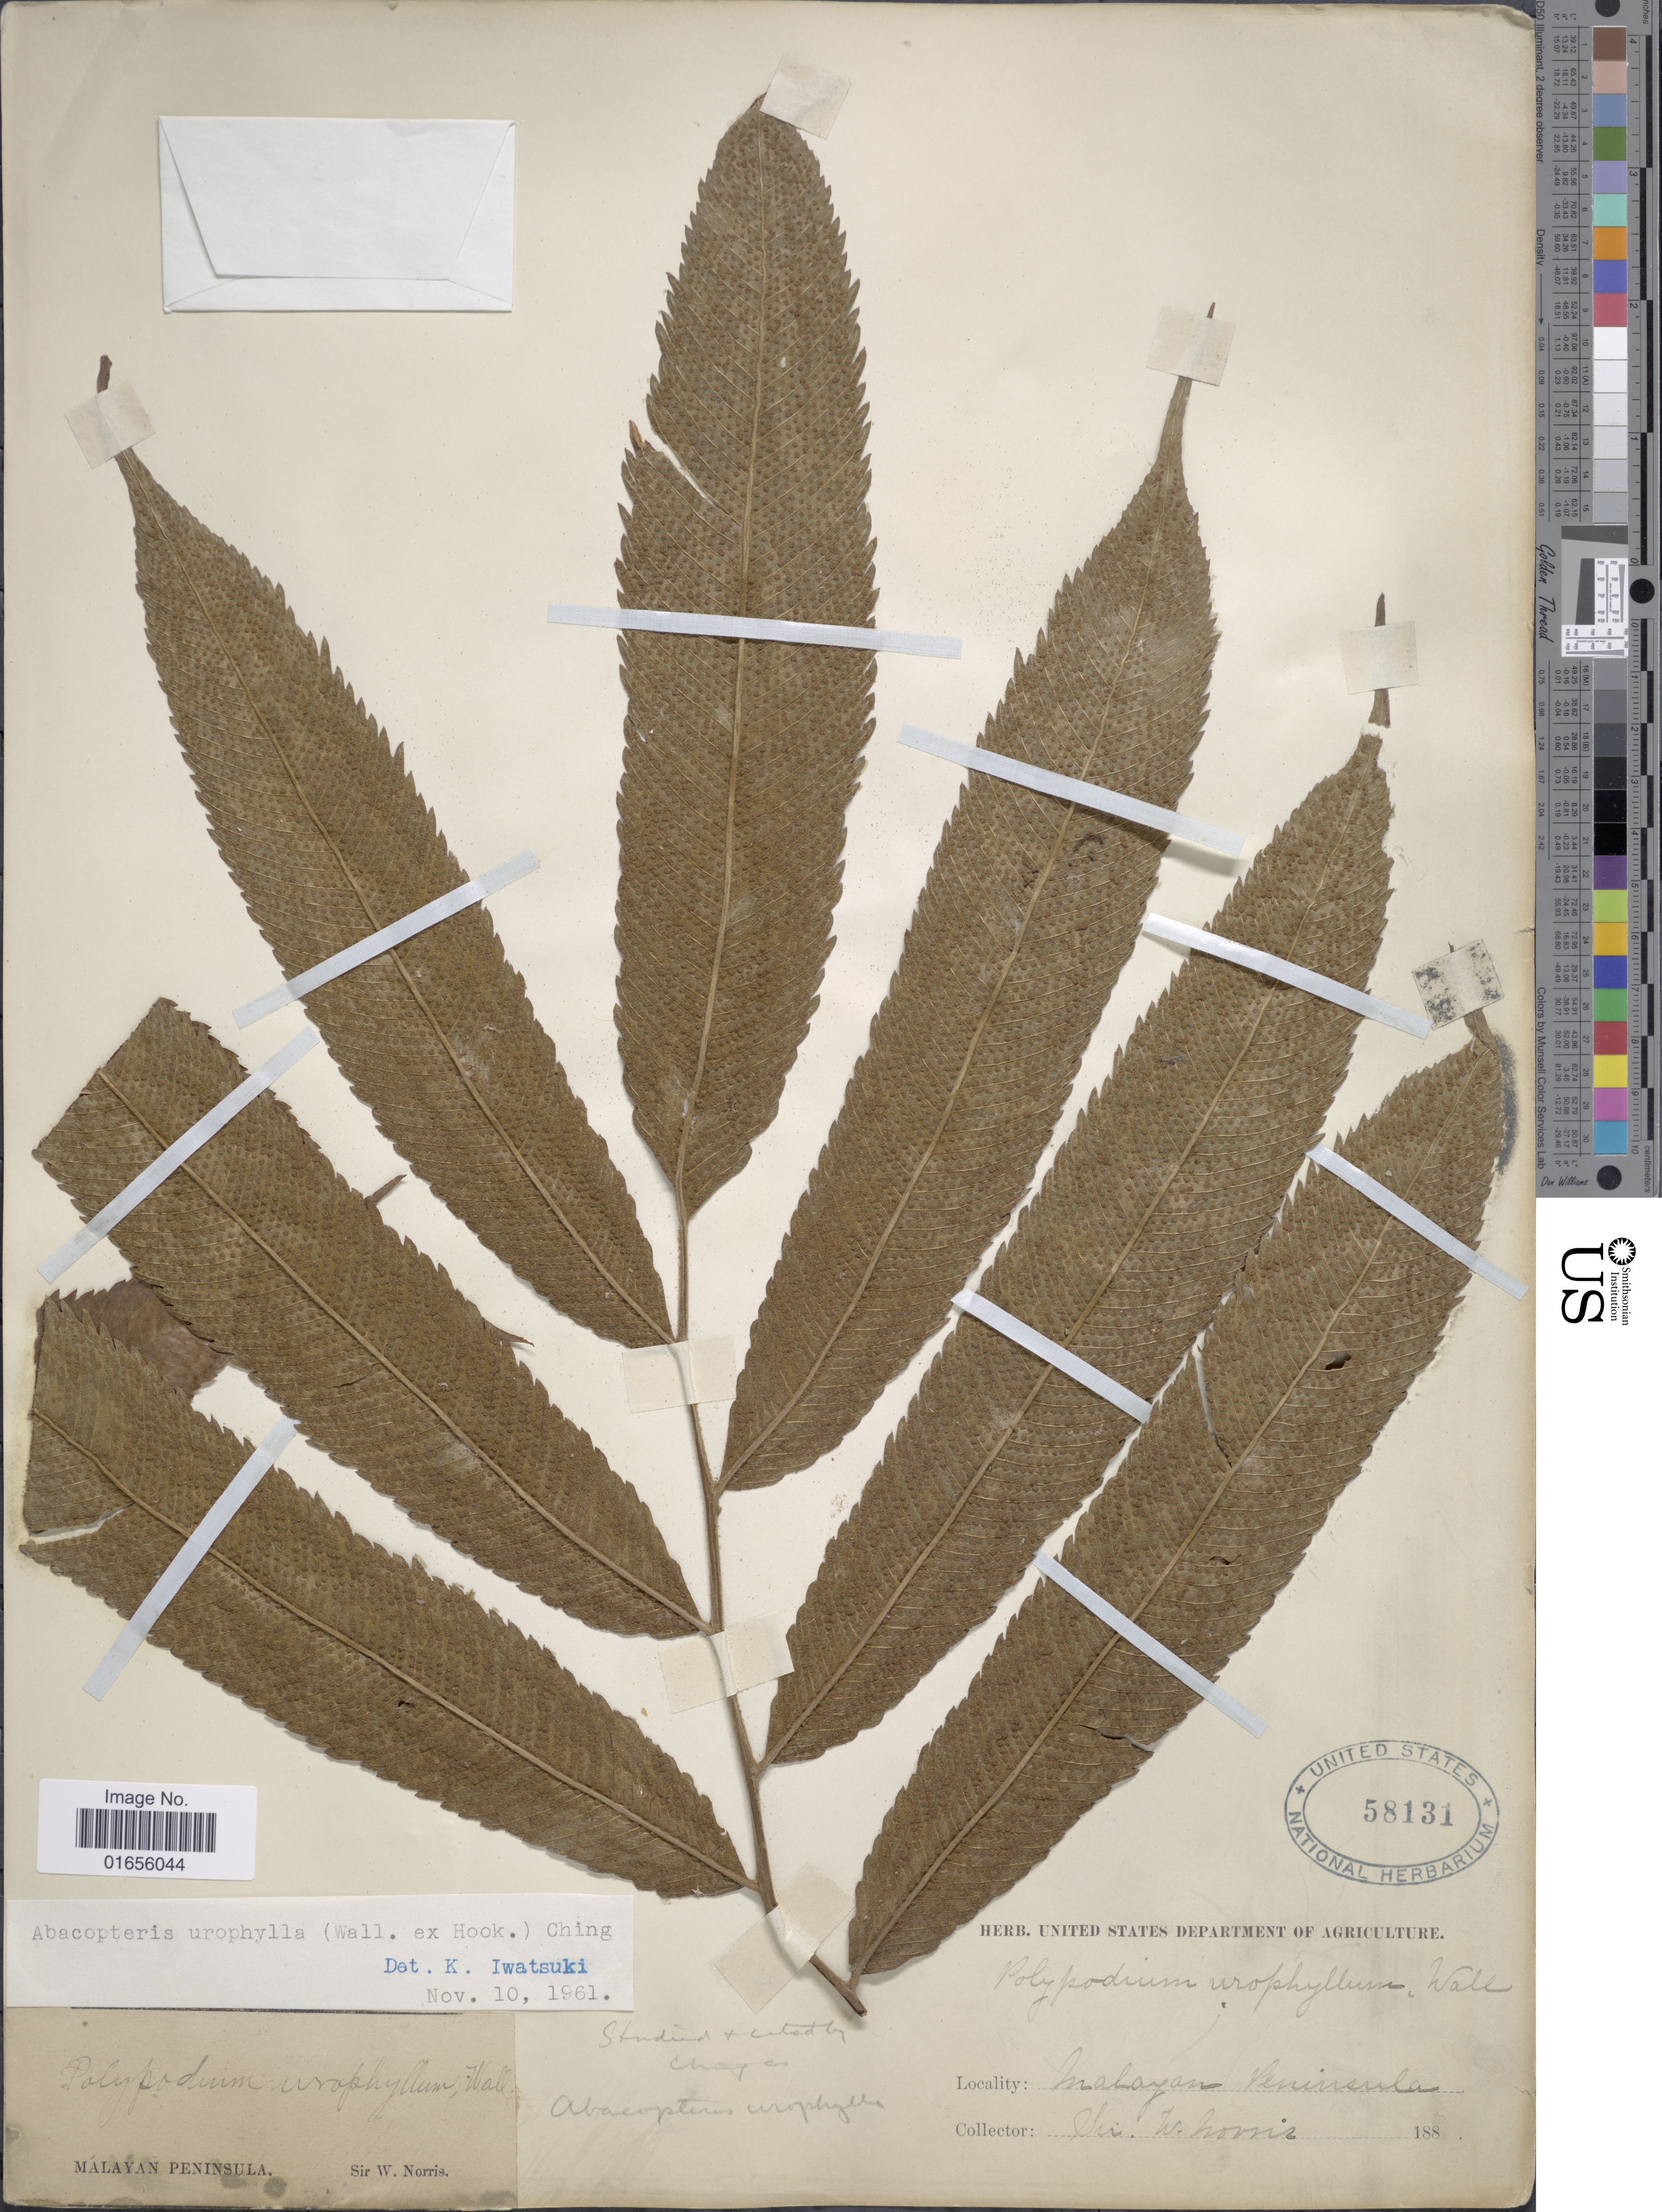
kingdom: Plantae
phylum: Tracheophyta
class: Polypodiopsida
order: Polypodiales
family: Thelypteridaceae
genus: Pronephrium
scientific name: Pronephrium repandum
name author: (Fée) Holttum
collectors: W. Norris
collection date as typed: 188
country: Malaysia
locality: Malayan Peninsula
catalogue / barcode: US 58131